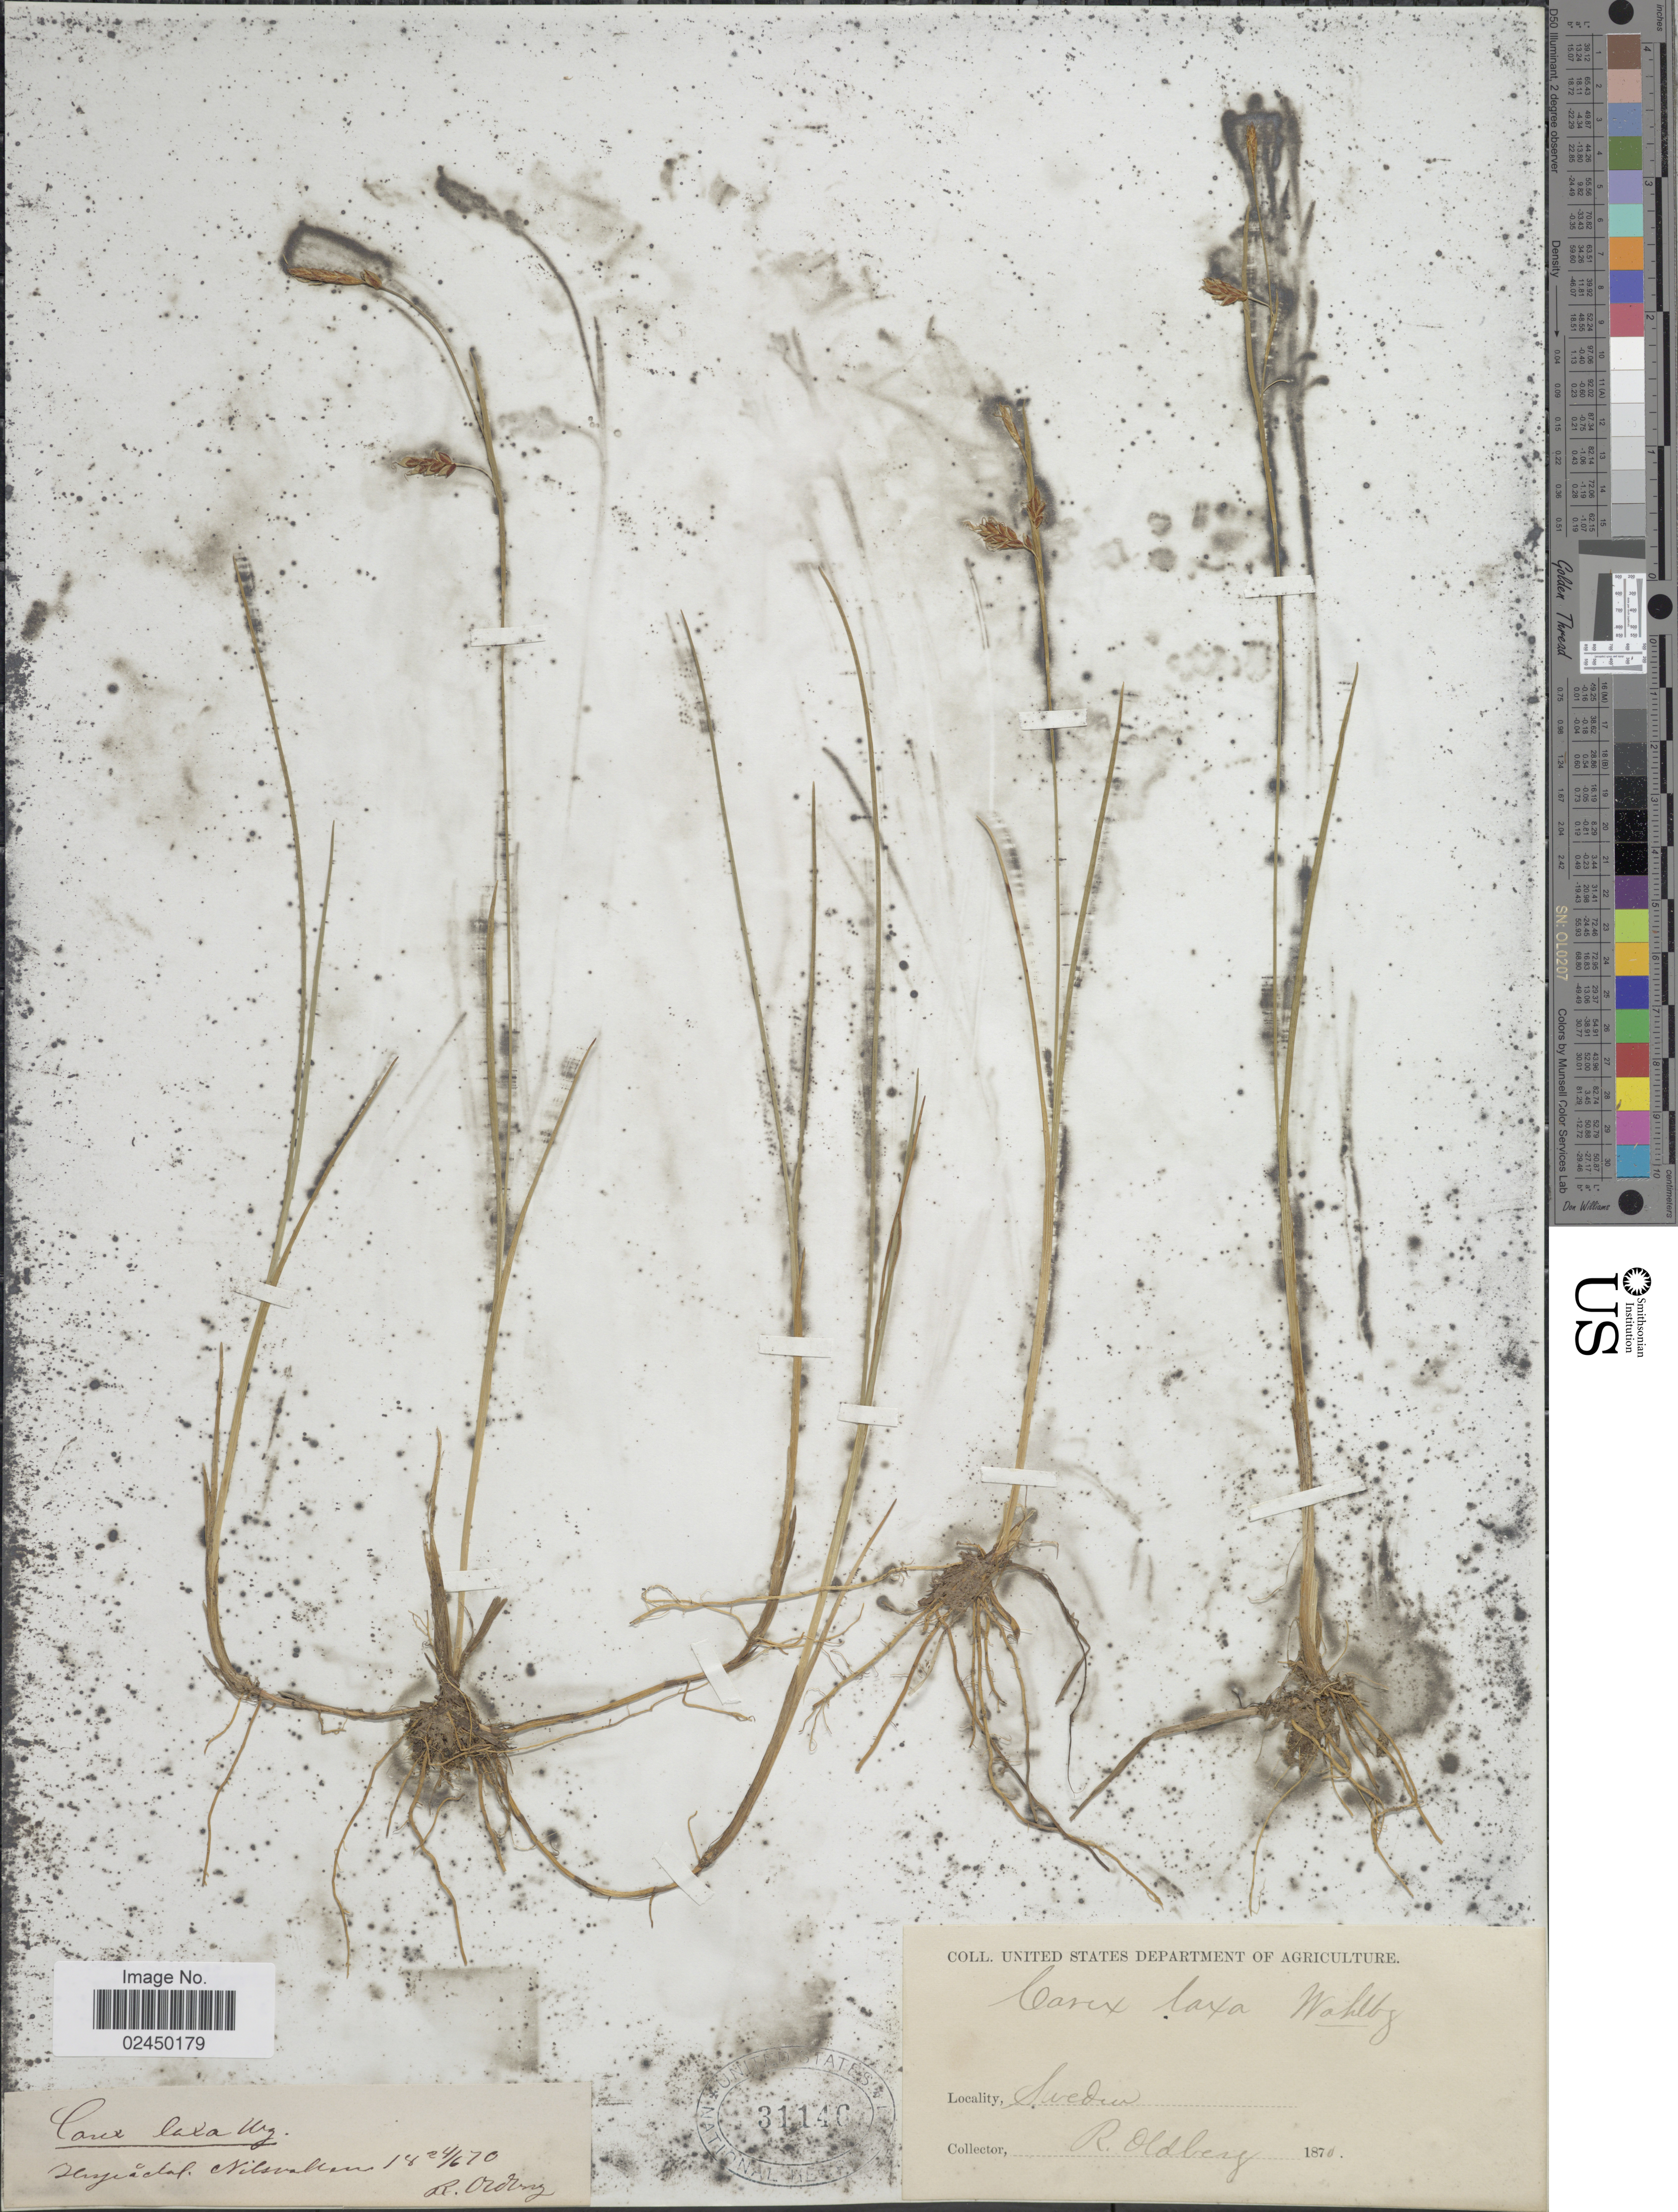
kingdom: Plantae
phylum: Tracheophyta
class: Liliopsida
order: Poales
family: Cyperaceae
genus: Carex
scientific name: Carex laxa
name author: Wahlenb.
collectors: R. Oldberg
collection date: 1870-06-24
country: Sweden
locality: Herjeådalen, Nilsvallen.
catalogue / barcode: US 31146